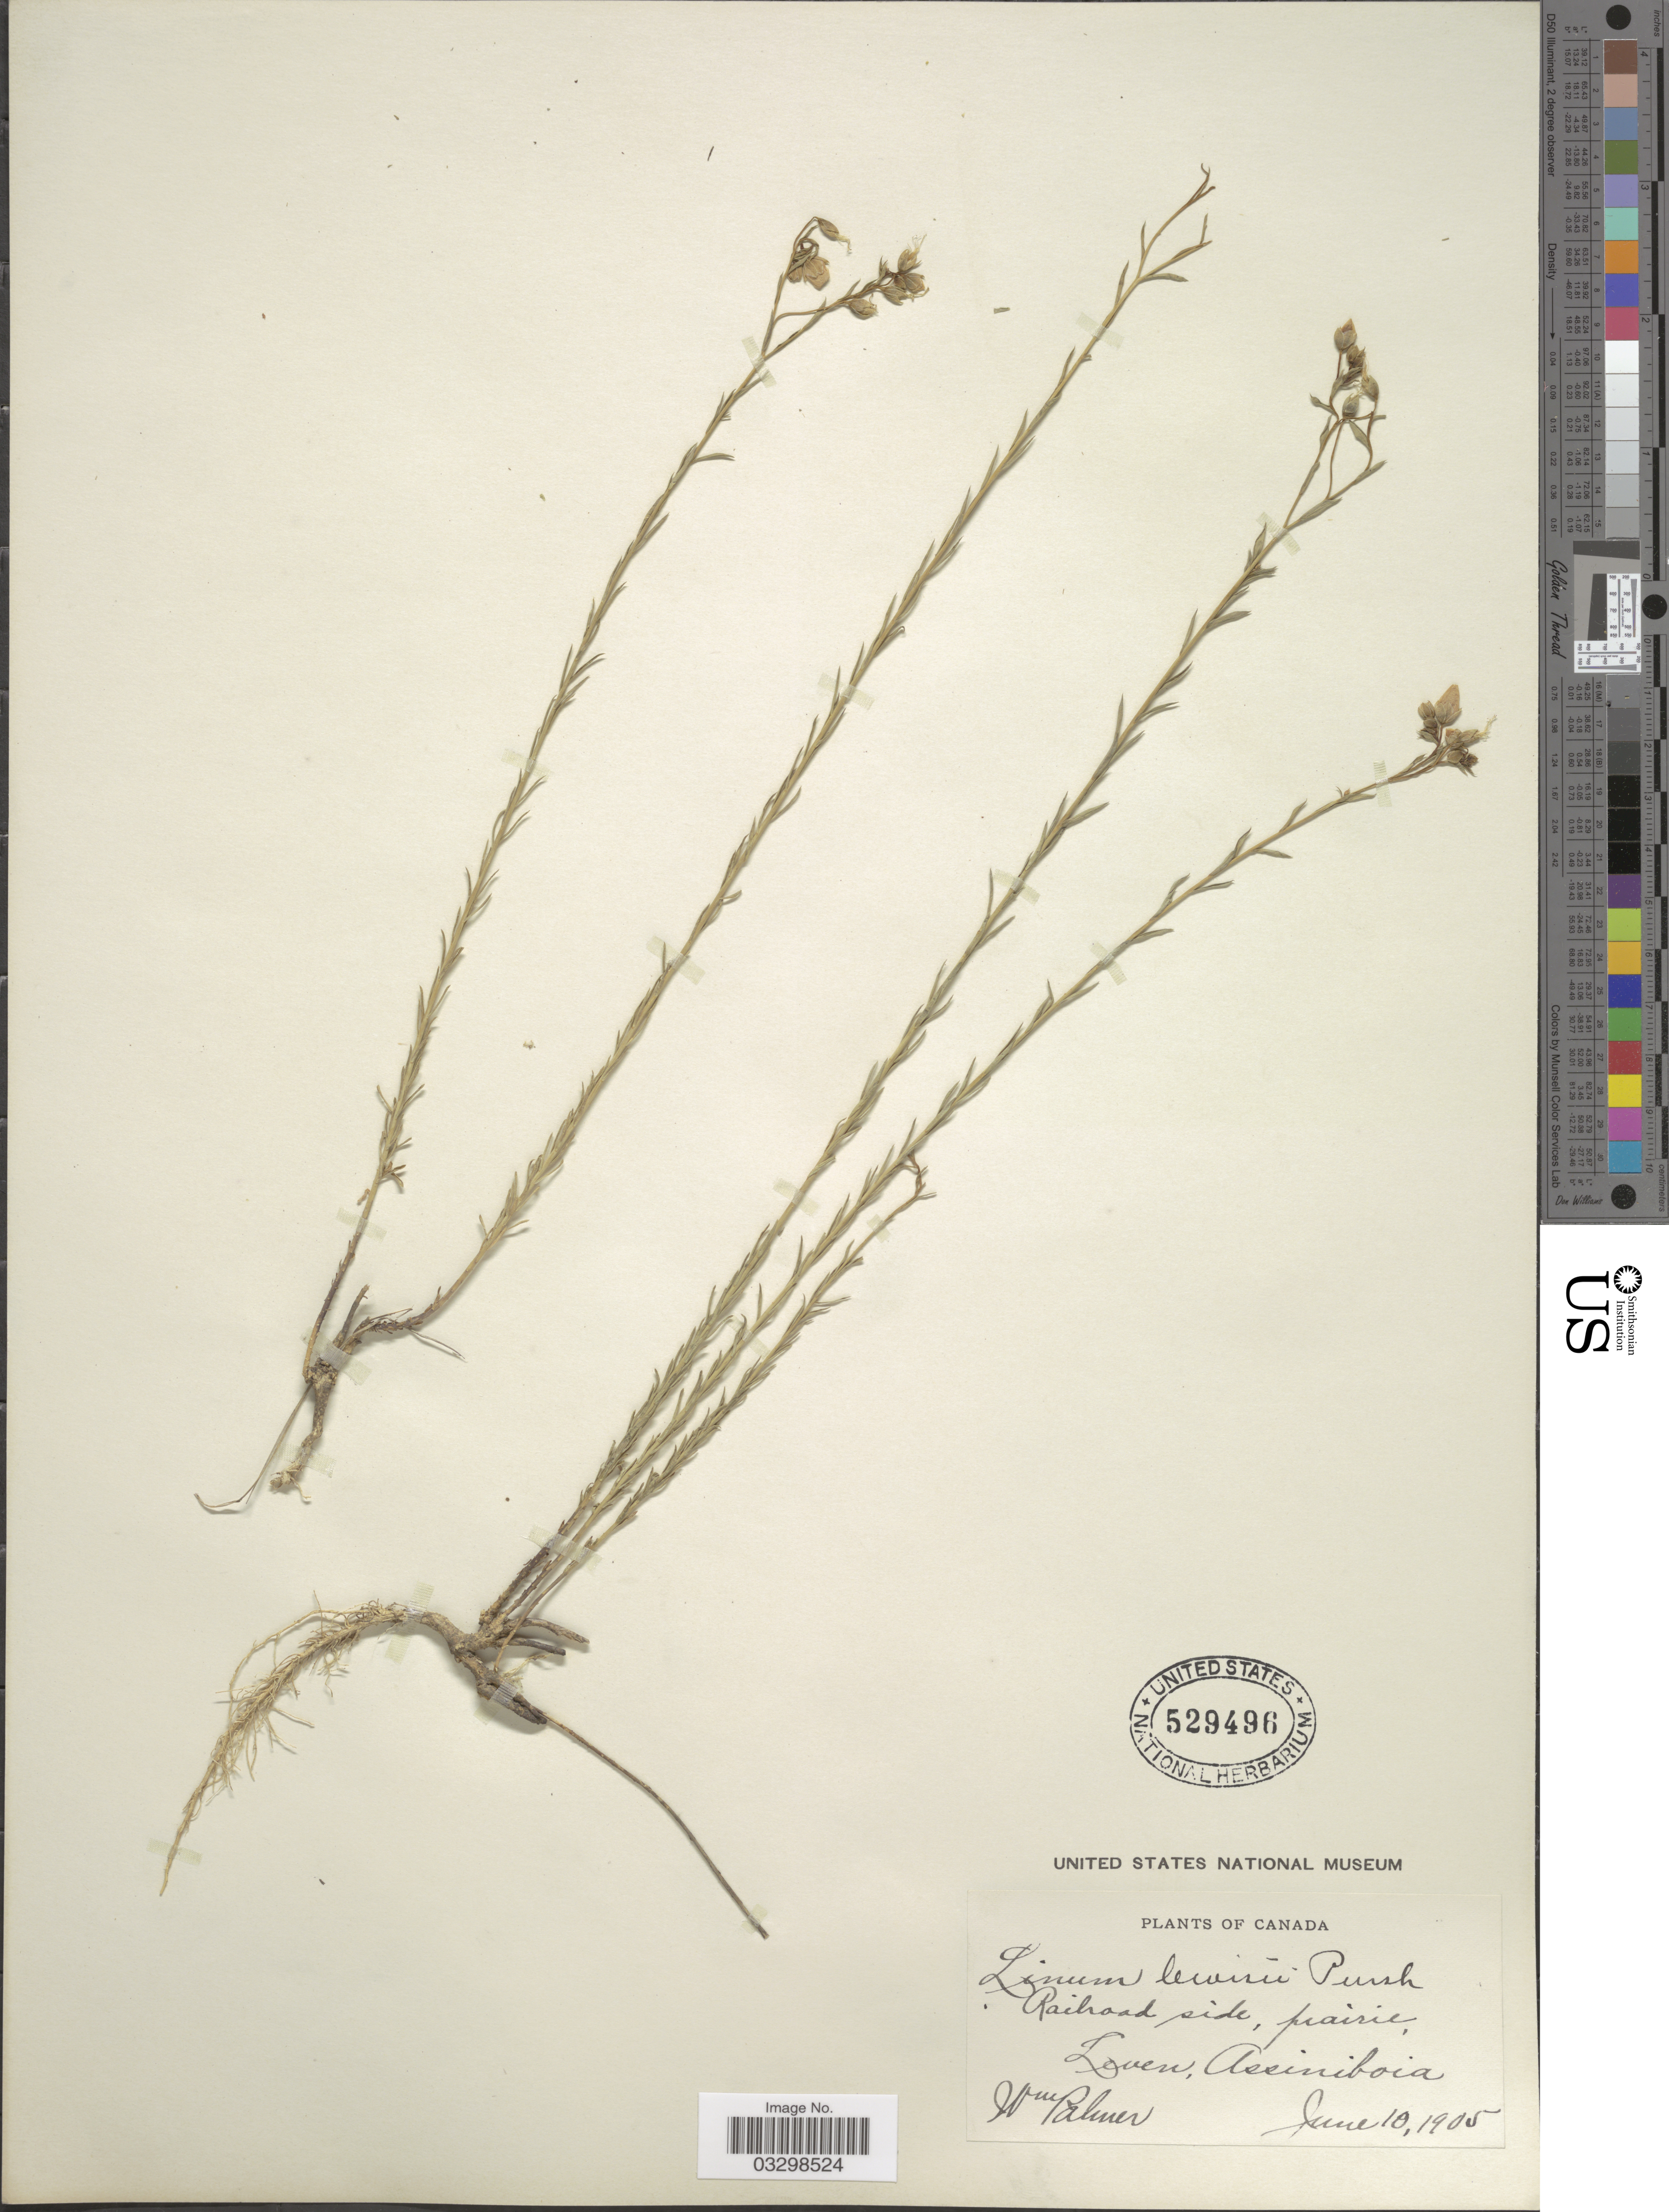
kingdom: Plantae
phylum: Tracheophyta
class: Magnoliopsida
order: Malpighiales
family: Linaceae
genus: Linum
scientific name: Linum lewisii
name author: Pursh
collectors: W. Palmer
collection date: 1905-06-10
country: Canada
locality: Railroad side, Leven, Assiniboia.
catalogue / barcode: US 529496